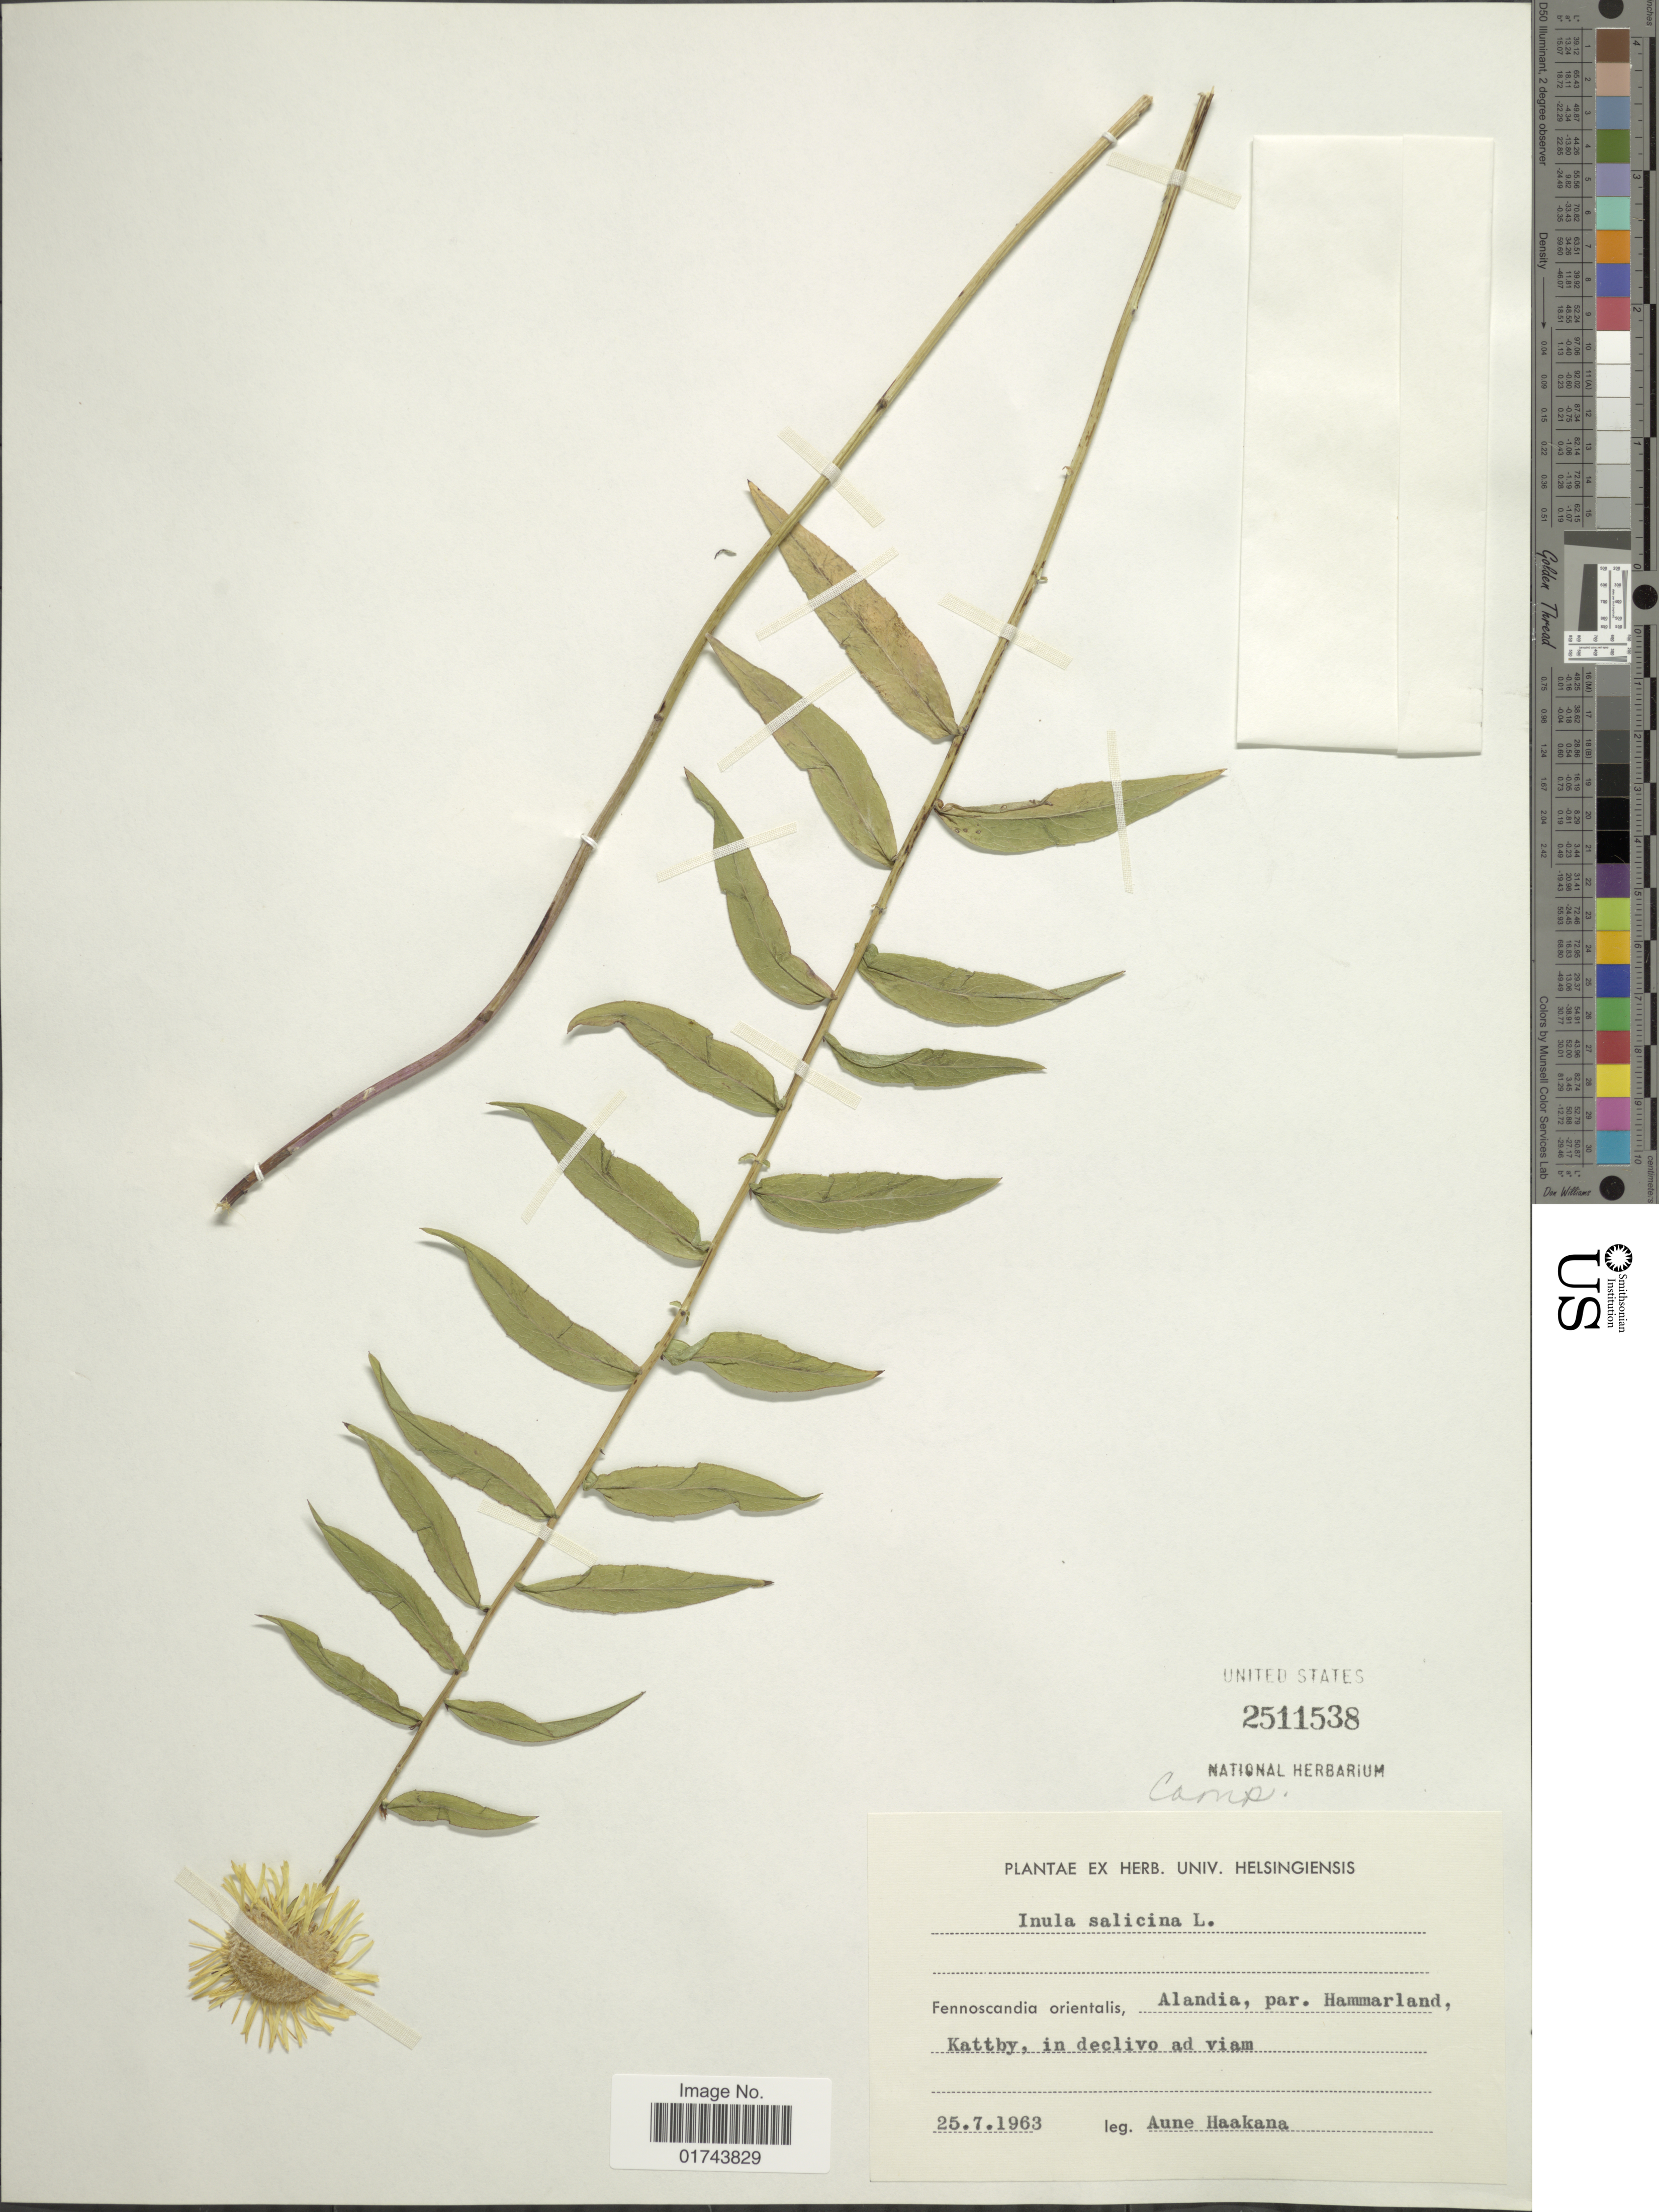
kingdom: Plantae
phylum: Tracheophyta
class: Magnoliopsida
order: Asterales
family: Asteraceae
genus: Inula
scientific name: Inula salicina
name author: L.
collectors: A. Haakana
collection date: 1963-07-25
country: Finland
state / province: Ahvenanmaa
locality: Fennoscandia orientalis, Alandia, par. Hammarland, Kattby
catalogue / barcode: US 2511538